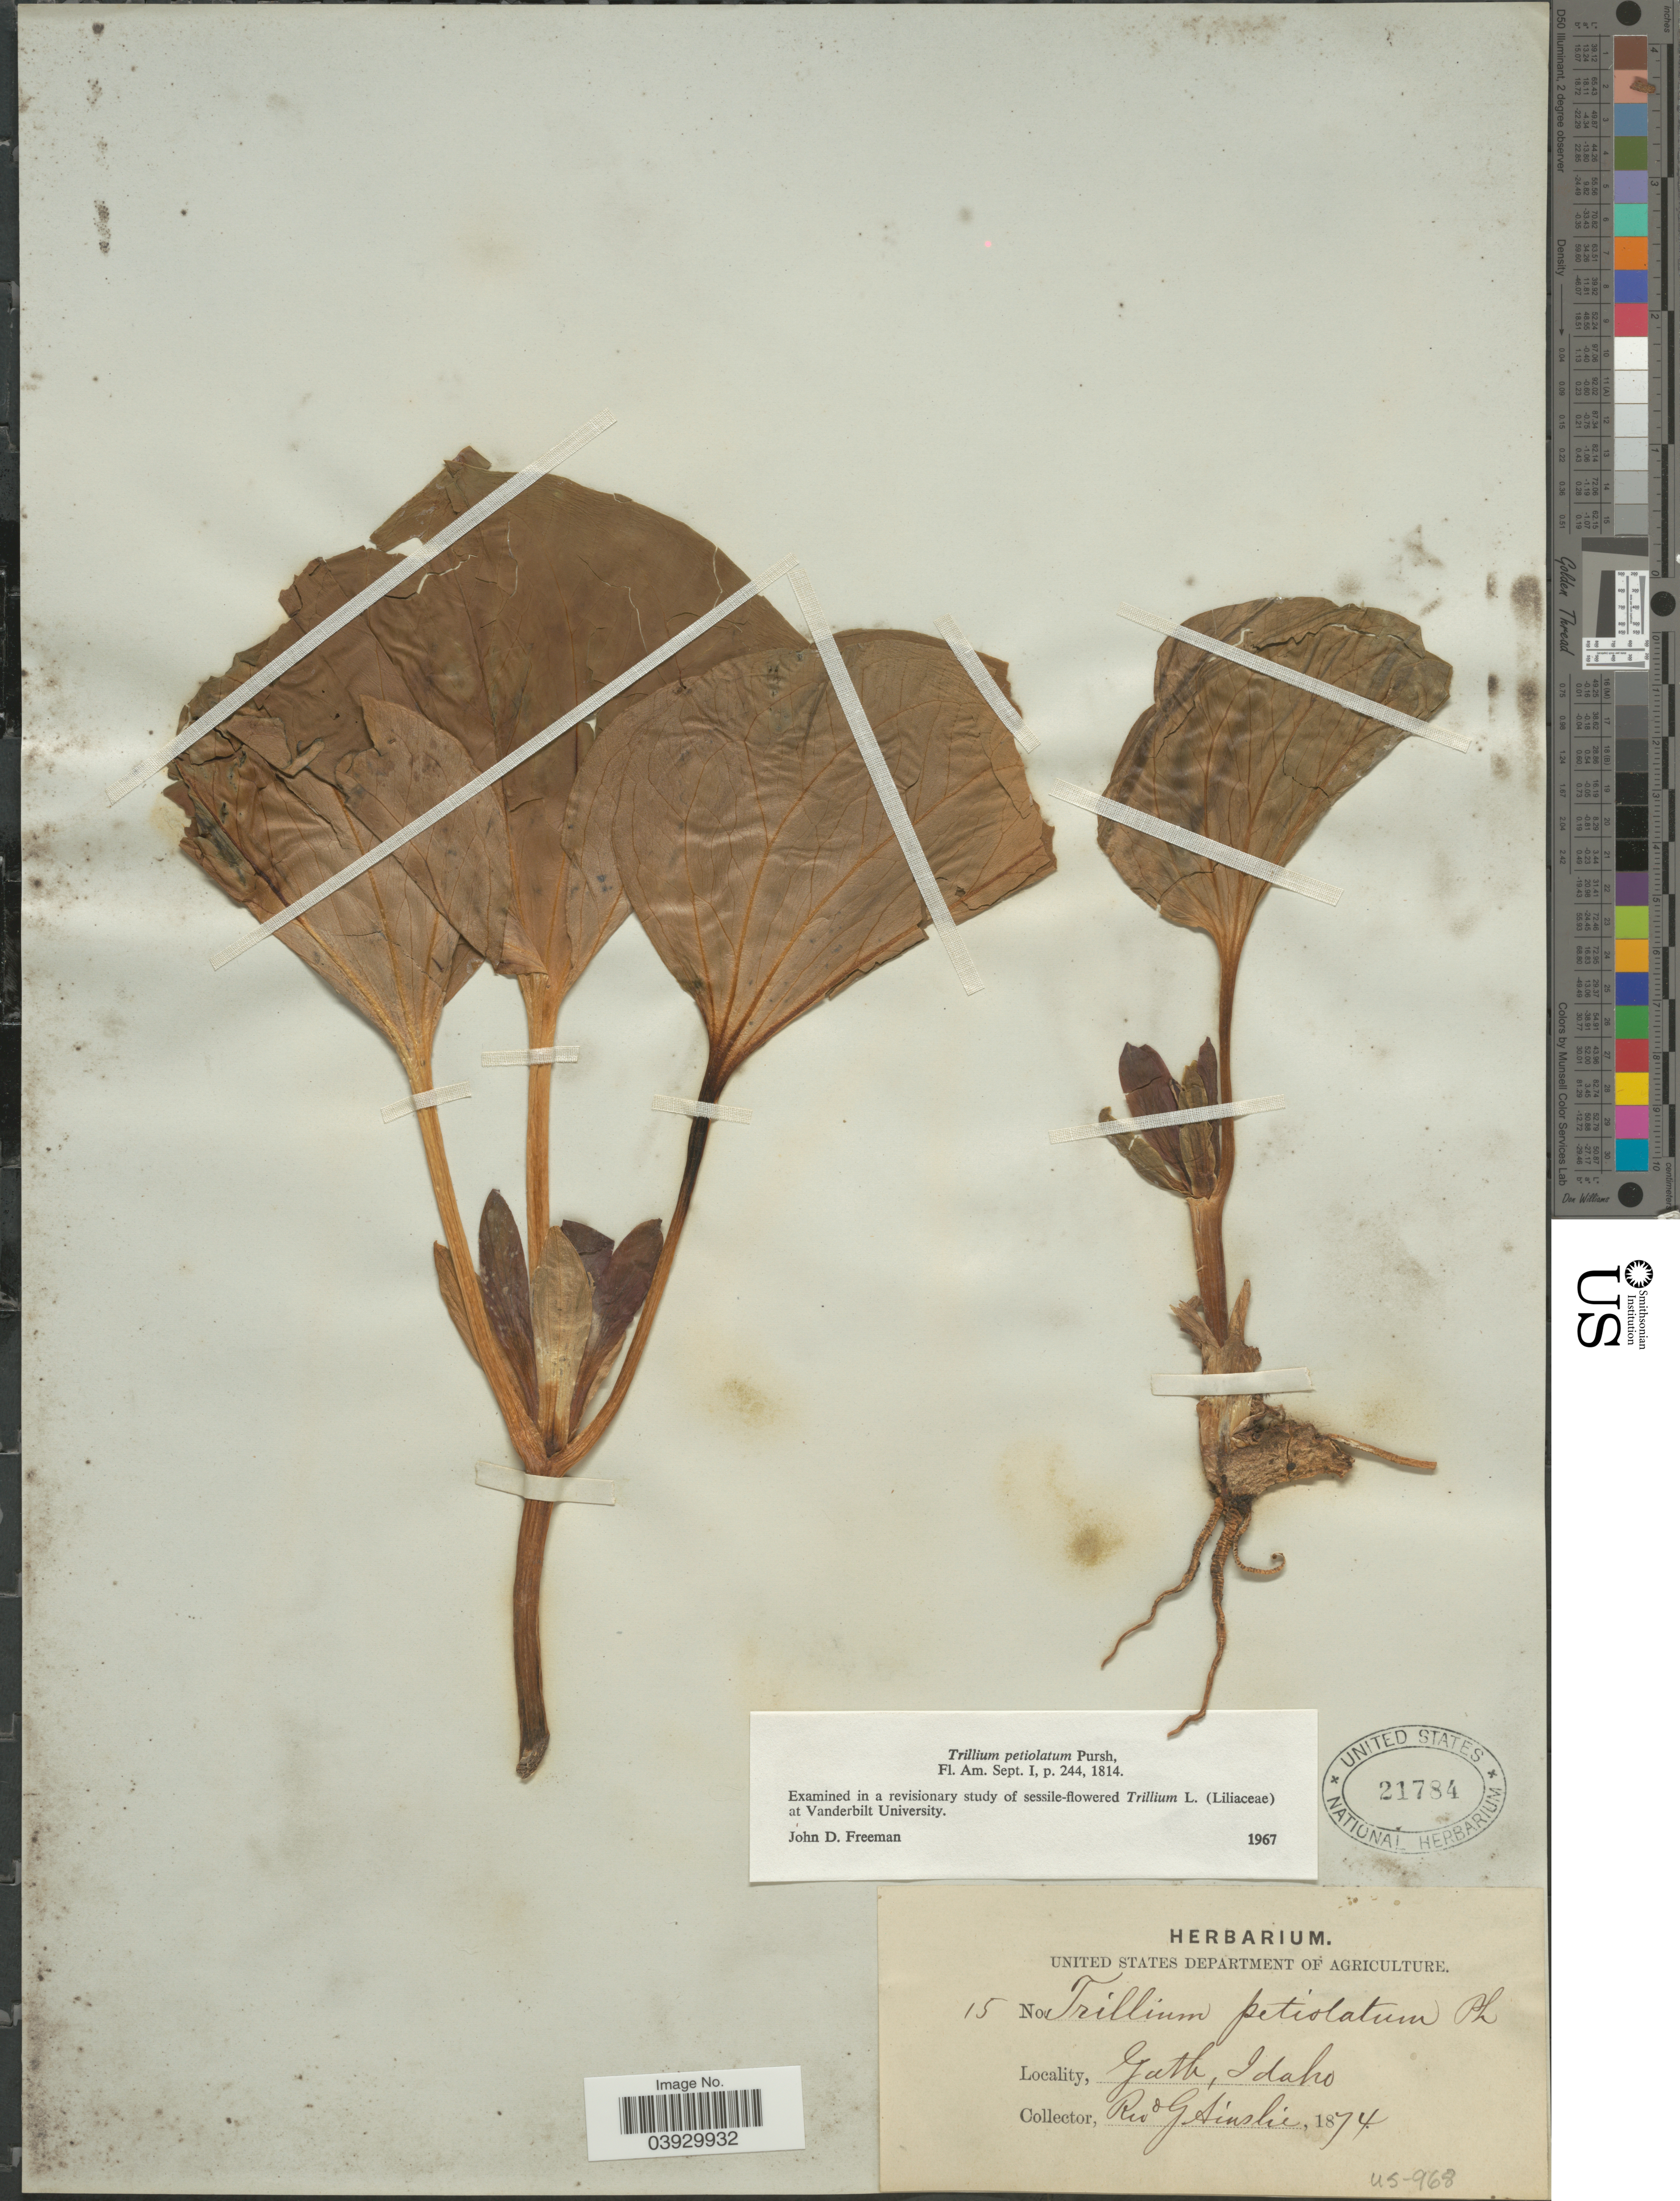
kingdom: Plantae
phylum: Tracheophyta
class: Liliopsida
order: Liliales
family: Melanthiaceae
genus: Trillium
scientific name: Trillium petiolatum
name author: Pursh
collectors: G. Ainslie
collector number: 15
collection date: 1874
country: United States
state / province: Idaho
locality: Gath.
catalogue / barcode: US 21784